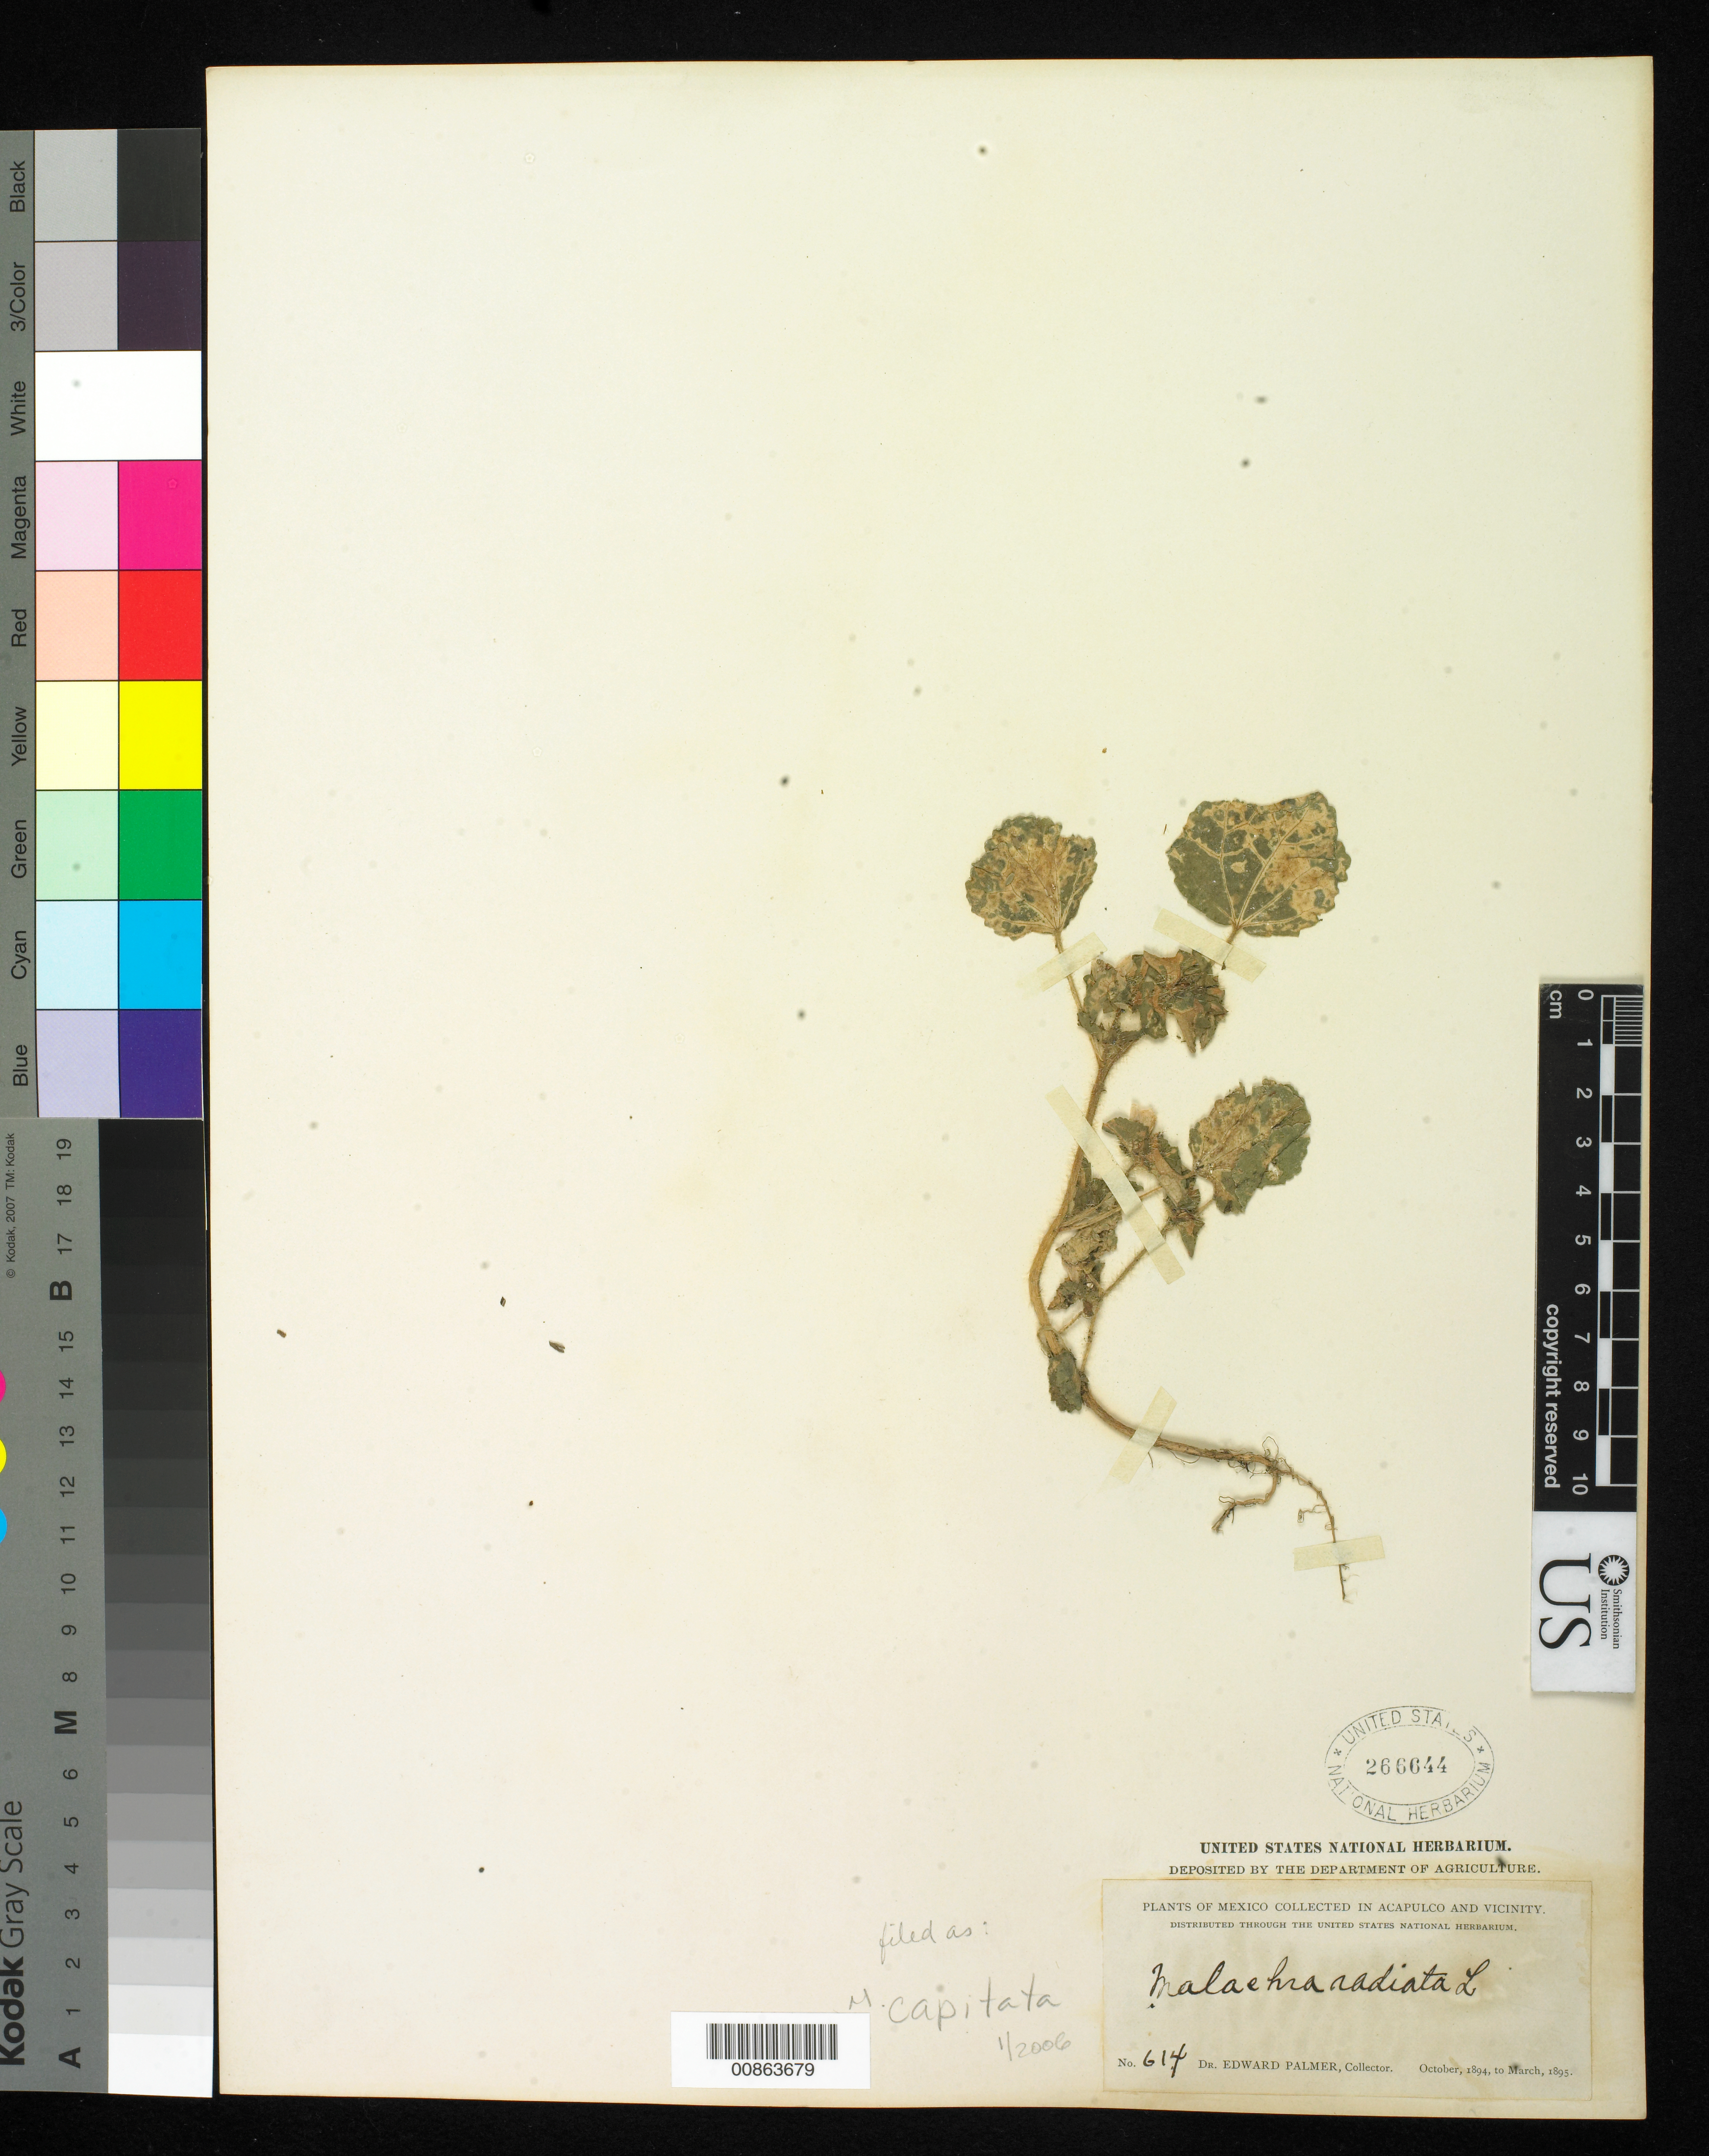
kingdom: Plantae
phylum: Tracheophyta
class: Magnoliopsida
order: Malvales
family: Malvaceae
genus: Malachra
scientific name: Malachra capitata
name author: (L.) L.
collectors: E. Palmer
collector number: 614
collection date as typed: Oct 1894 to -- Mar 1895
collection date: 1894-10/1895-03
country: Mexico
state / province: Guerrero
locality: Acapulco, Guerrero and vicinity.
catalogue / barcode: US 266644